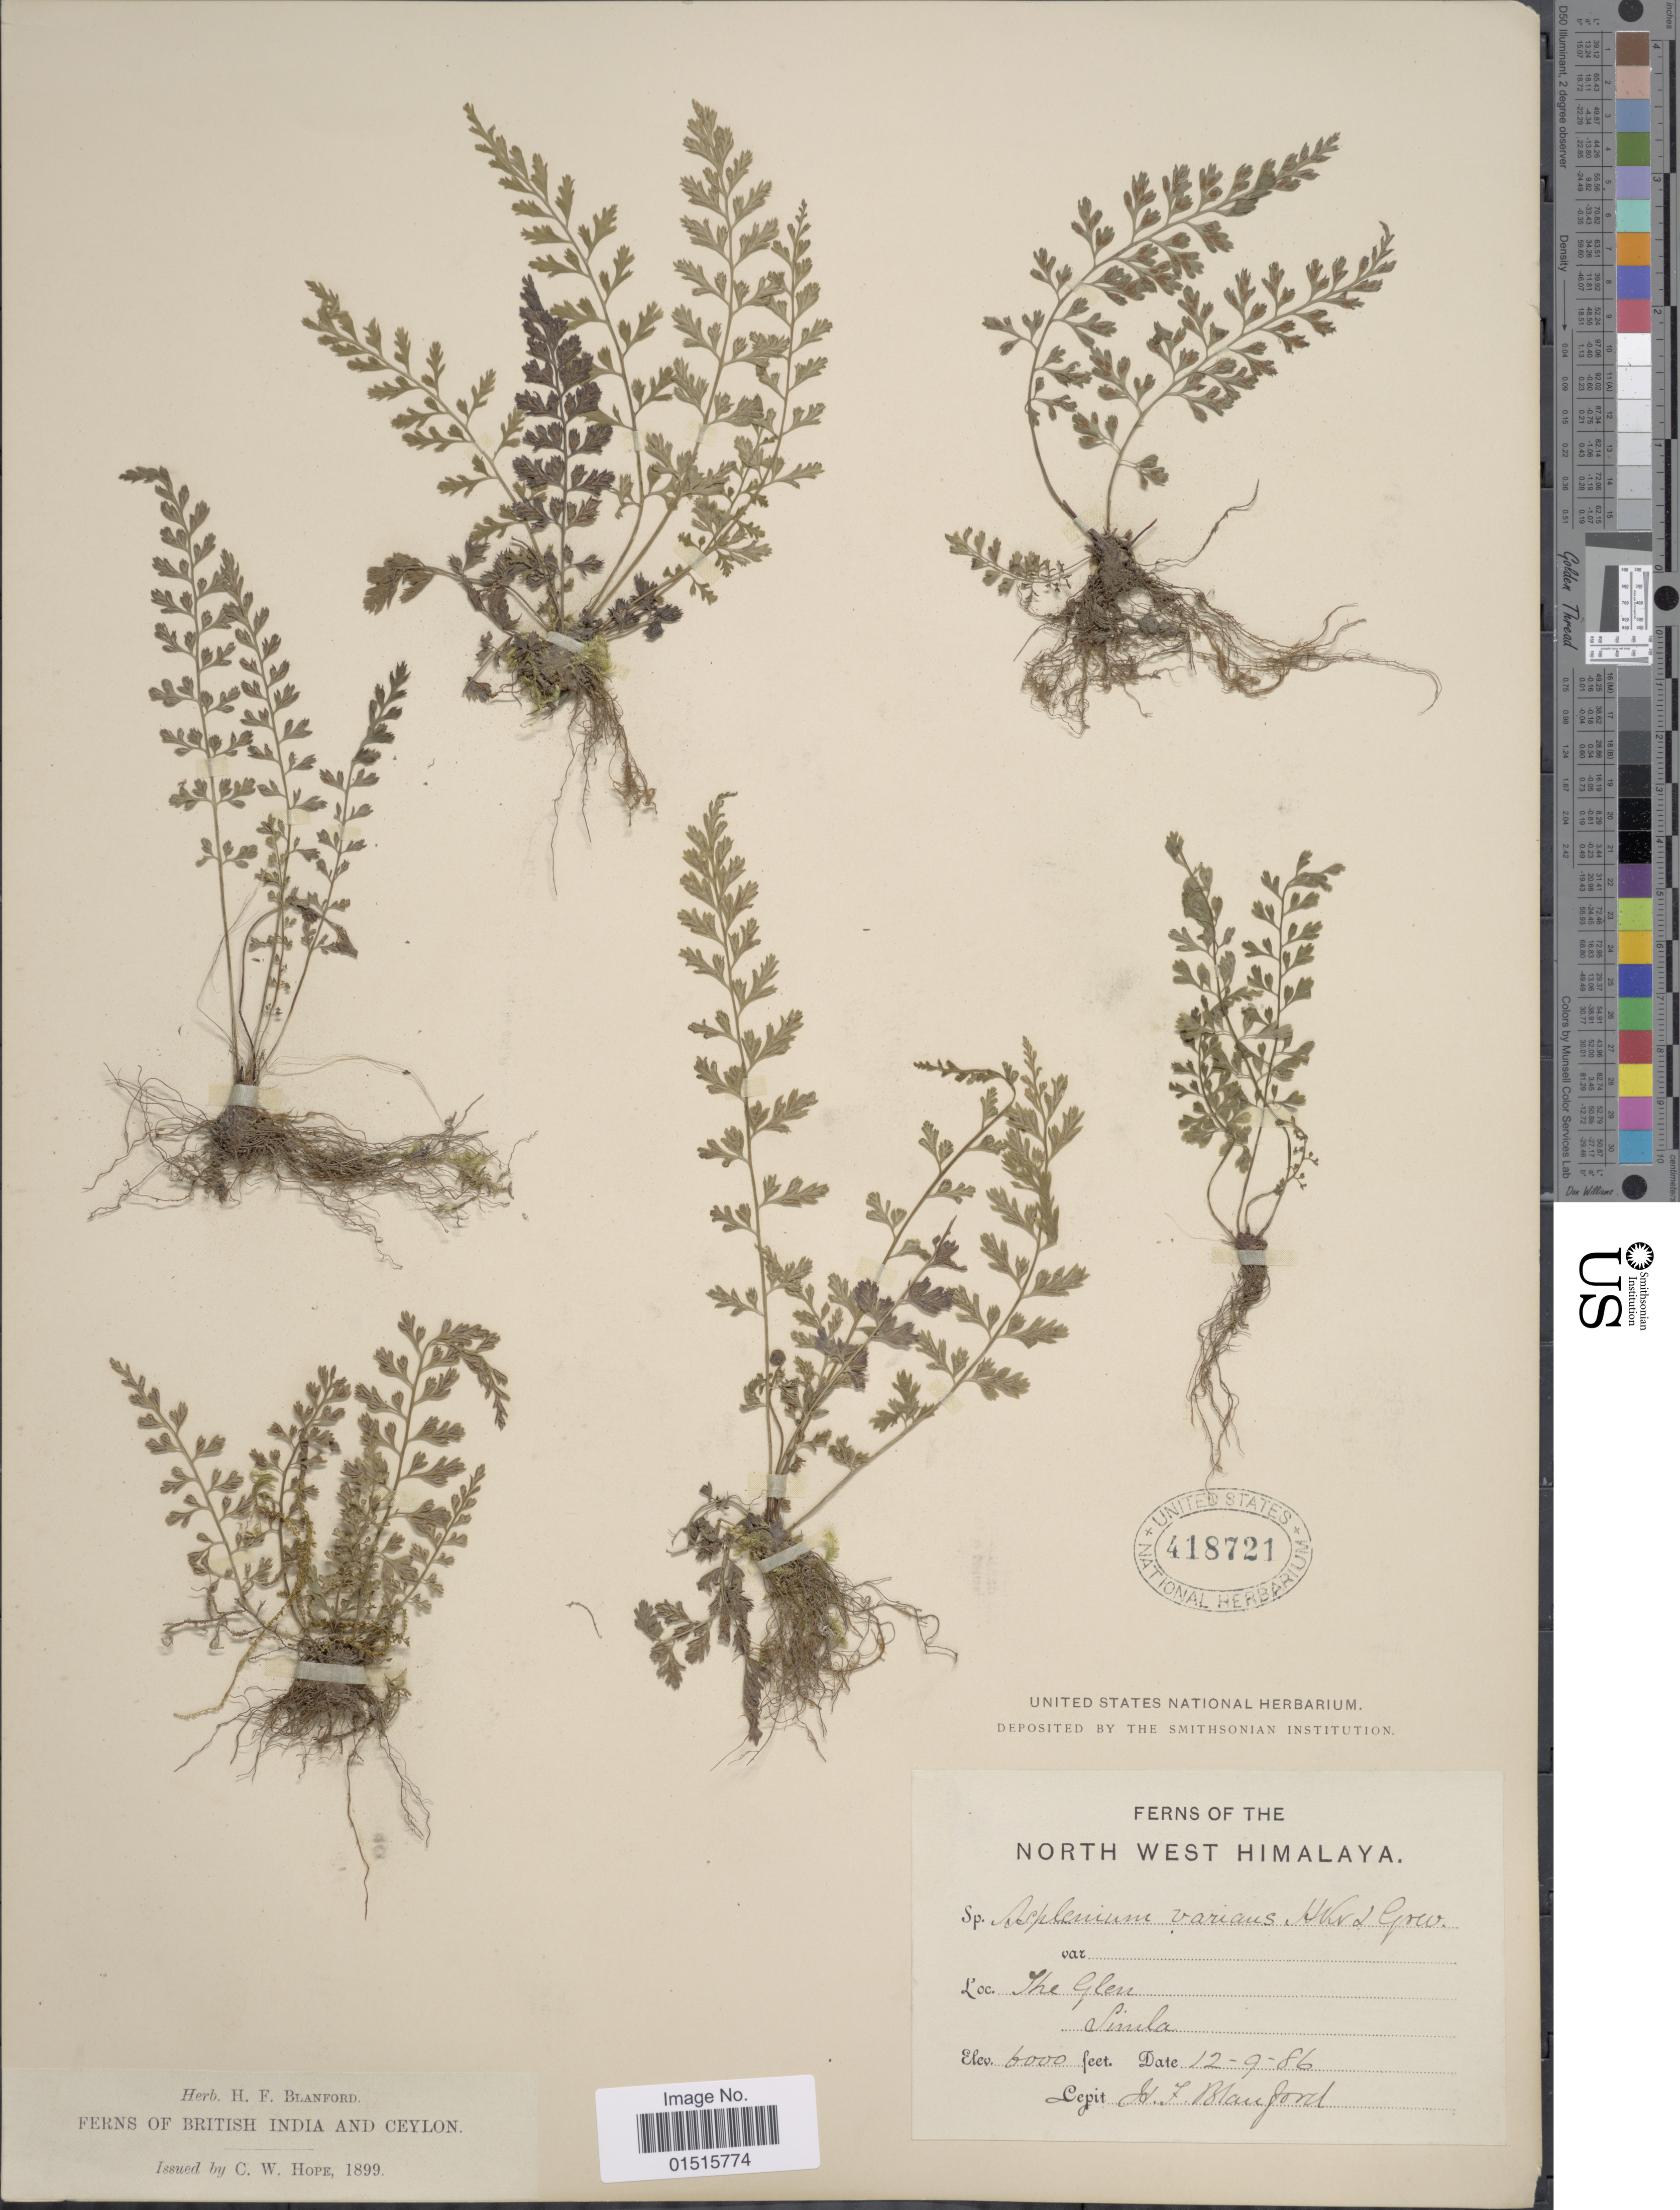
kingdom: Plantae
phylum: Tracheophyta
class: Polypodiopsida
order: Polypodiales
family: Aspleniaceae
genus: Asplenium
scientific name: Asplenium varians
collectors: H. Blanford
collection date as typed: Transcribed d/m/y: 12/9/86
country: India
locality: North west Himalaya, The Glen, Simla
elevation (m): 1829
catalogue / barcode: US 418721